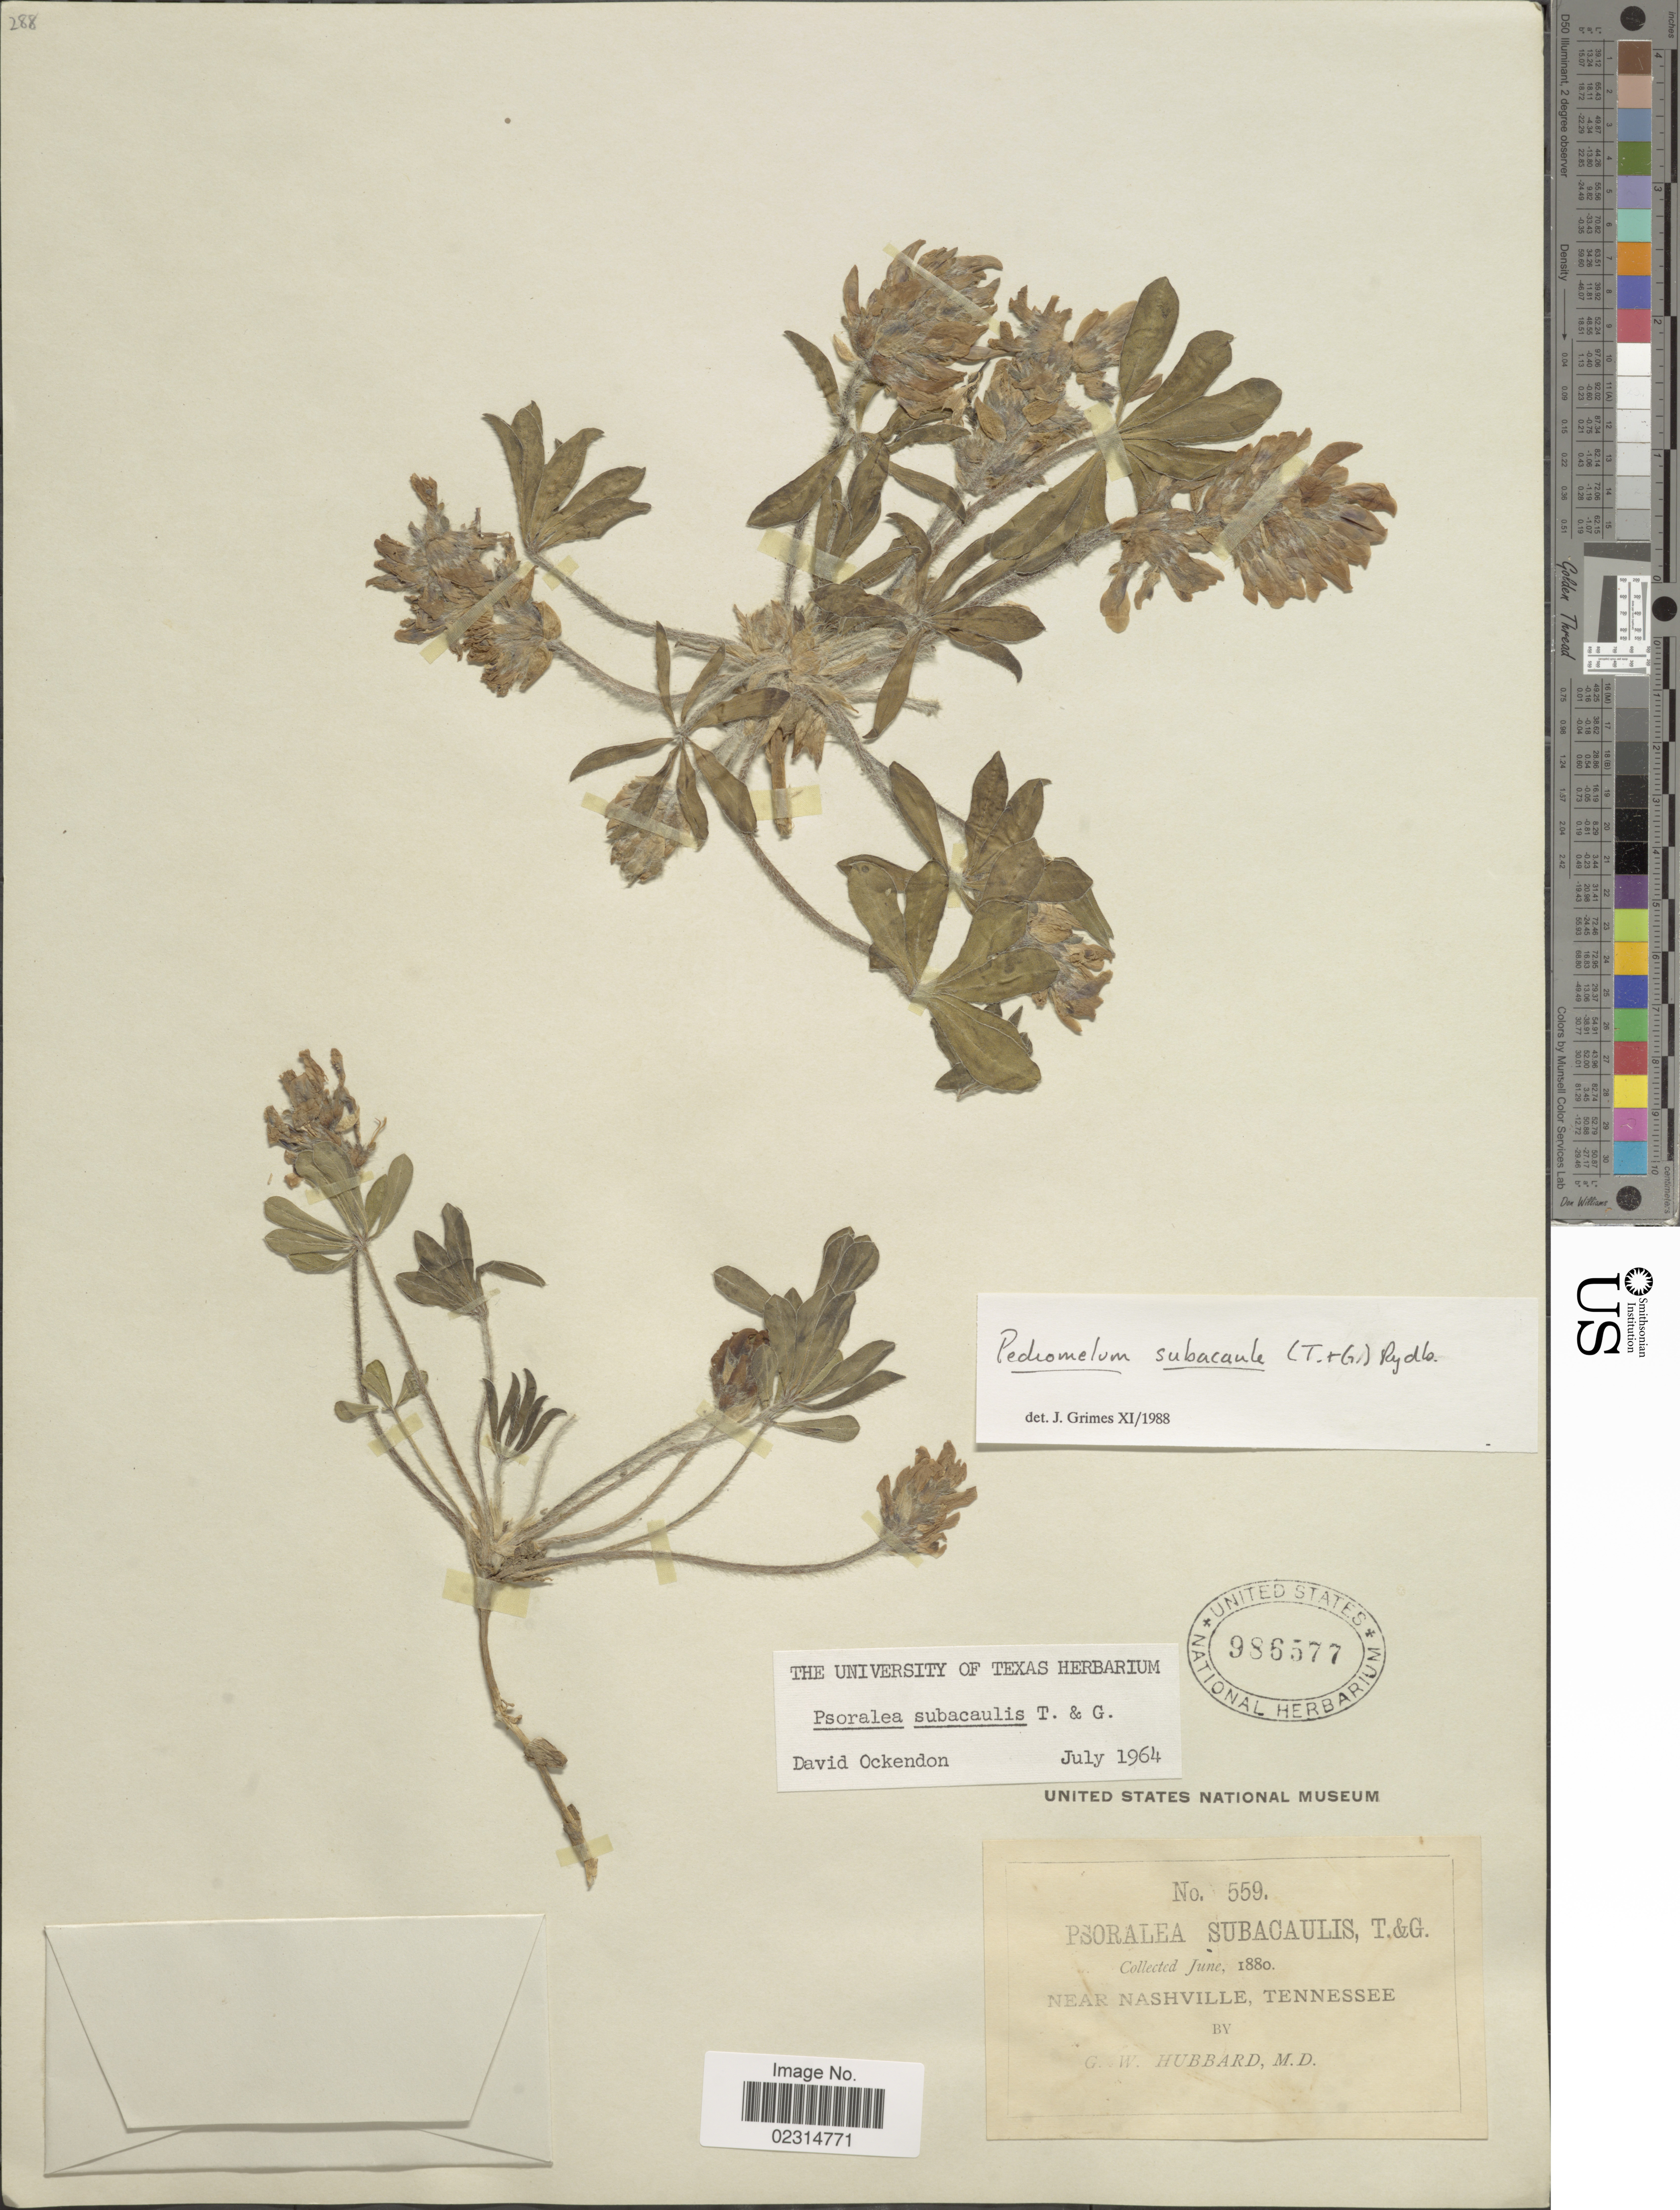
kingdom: Plantae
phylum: Tracheophyta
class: Magnoliopsida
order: Fabales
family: Fabaceae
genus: Pediomelum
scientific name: Pediomelum subacaule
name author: (Torr. & A. Gray) Rydb.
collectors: G. W. Hubbard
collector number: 559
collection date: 1880-06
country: United States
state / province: Tennessee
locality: Near Nashville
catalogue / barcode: US 986577